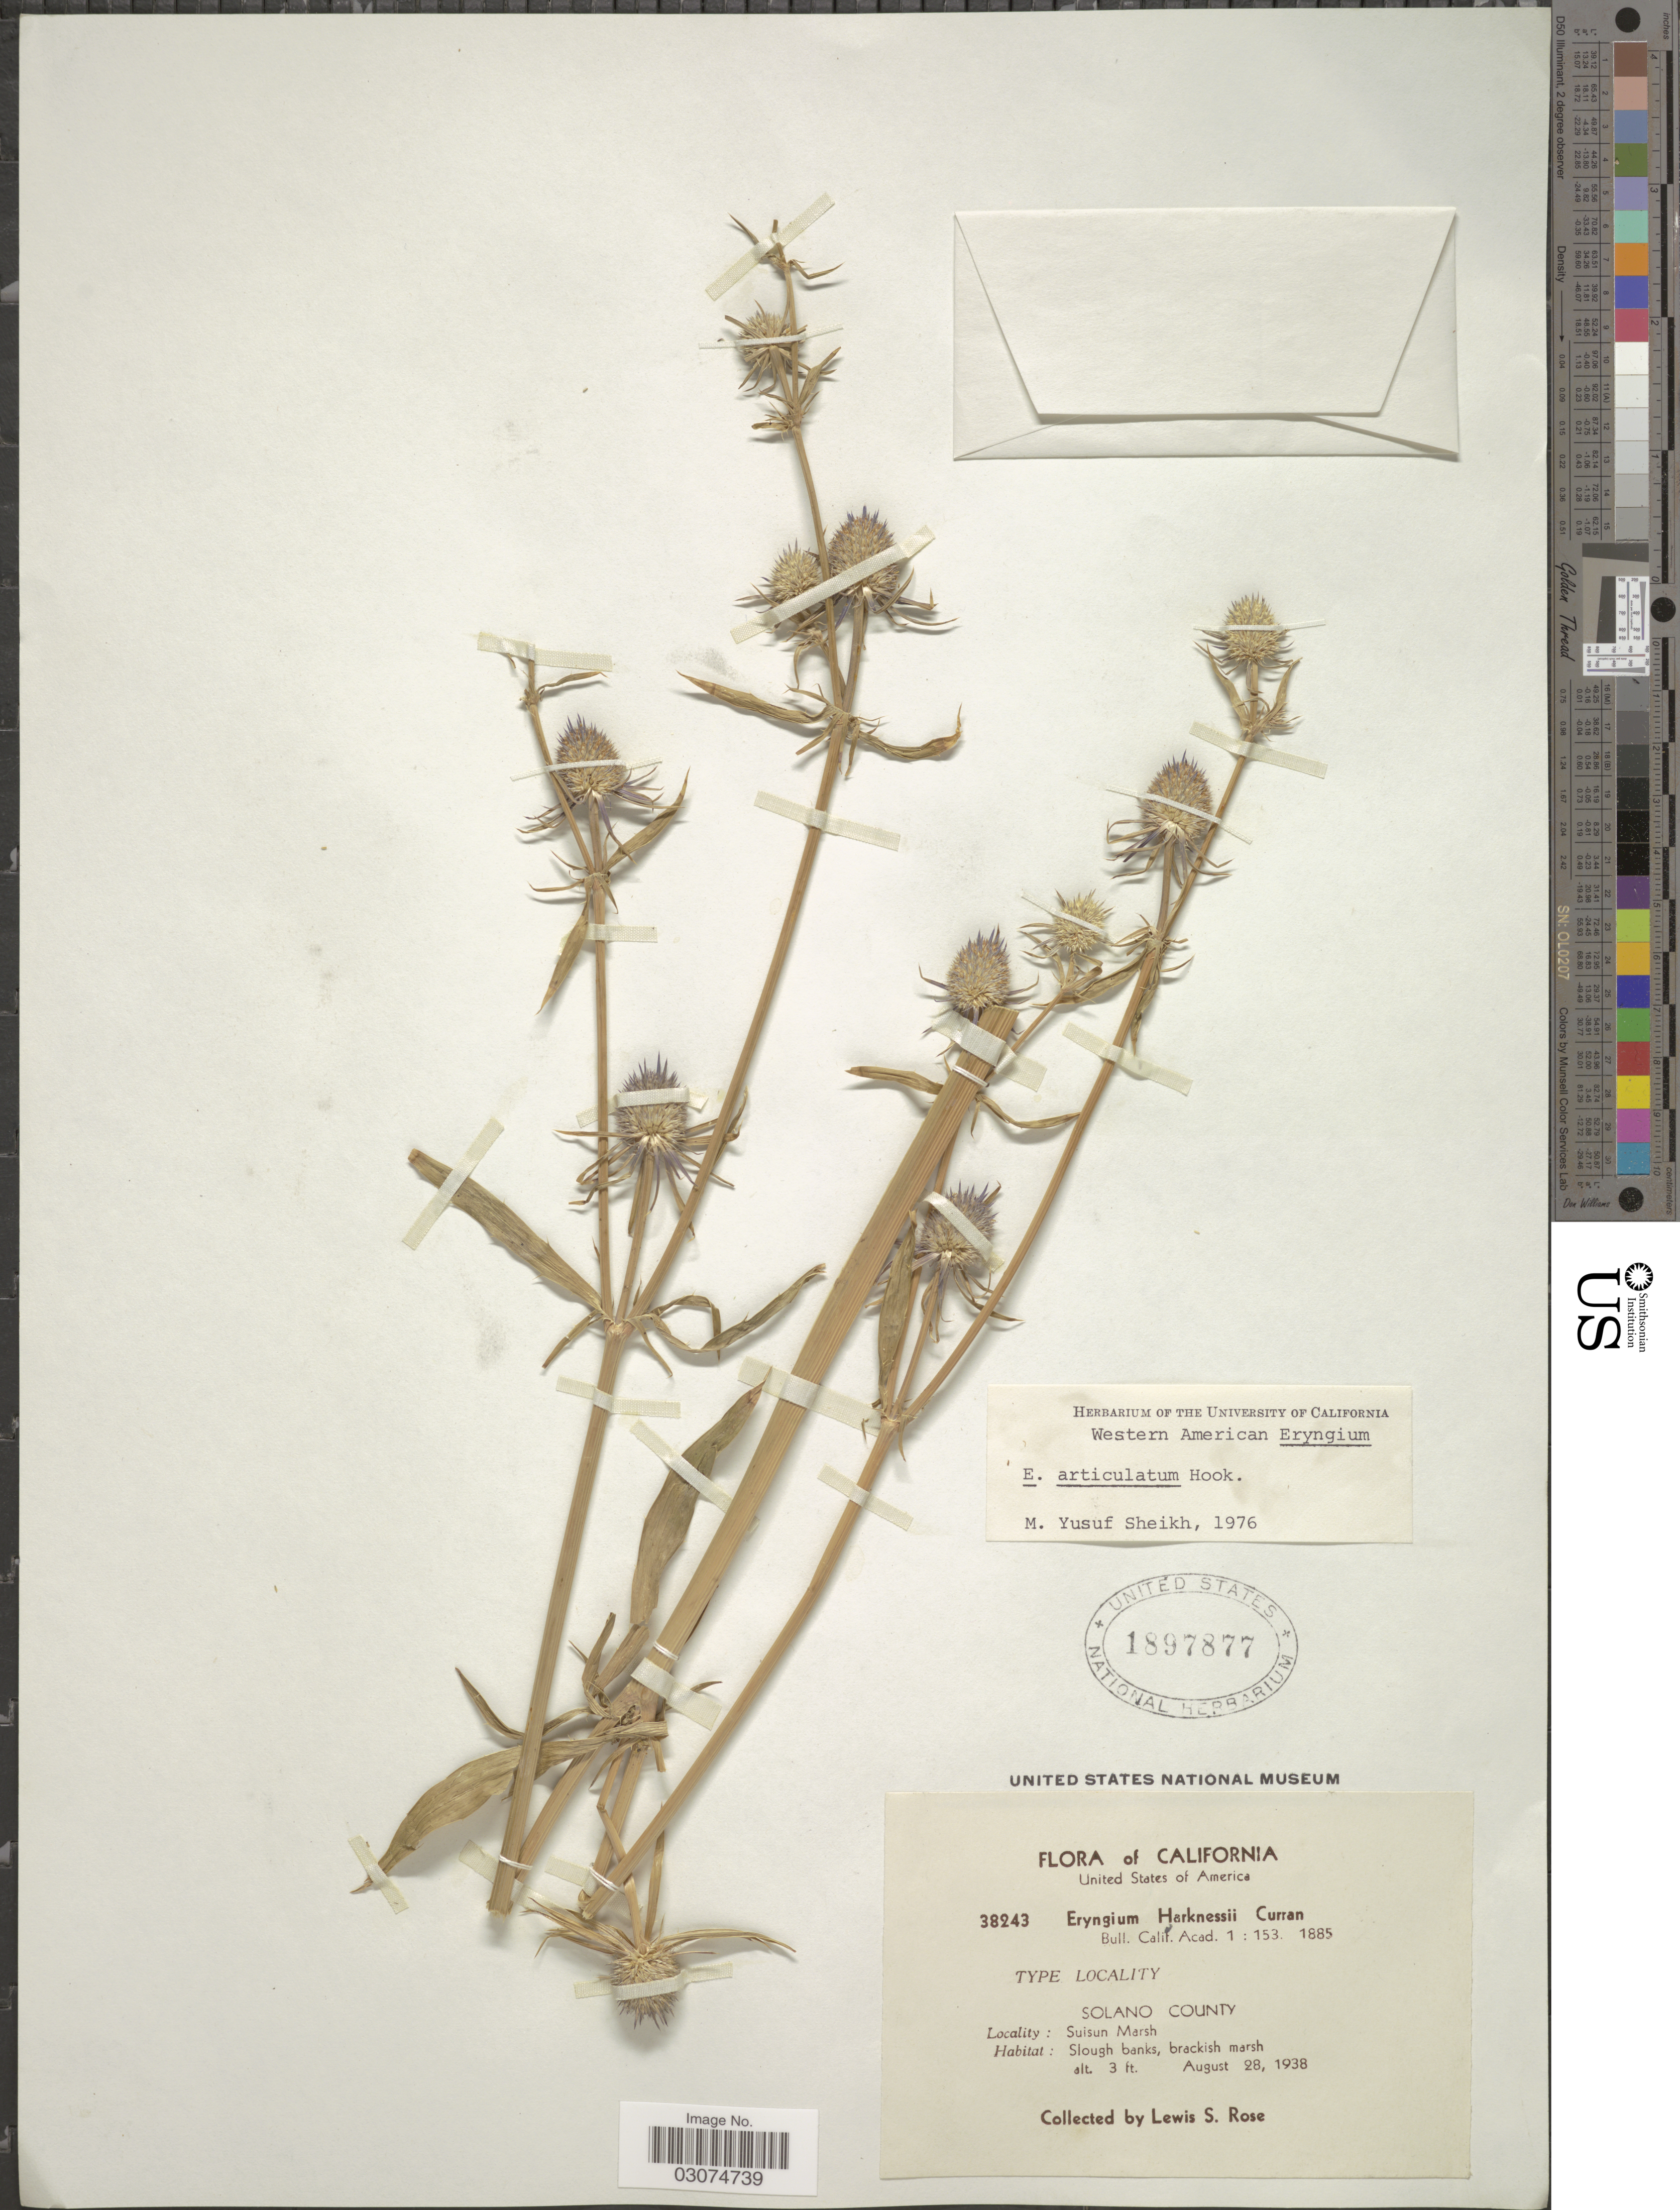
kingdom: Plantae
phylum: Tracheophyta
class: Magnoliopsida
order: Apiales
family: Apiaceae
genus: Eryngium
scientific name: Eryngium articulatum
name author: Hook.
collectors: L. S. Rose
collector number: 38243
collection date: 1938-08-28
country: United States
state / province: California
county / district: Solano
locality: Solano County. Suisun Marsh.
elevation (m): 1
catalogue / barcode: US 1897877